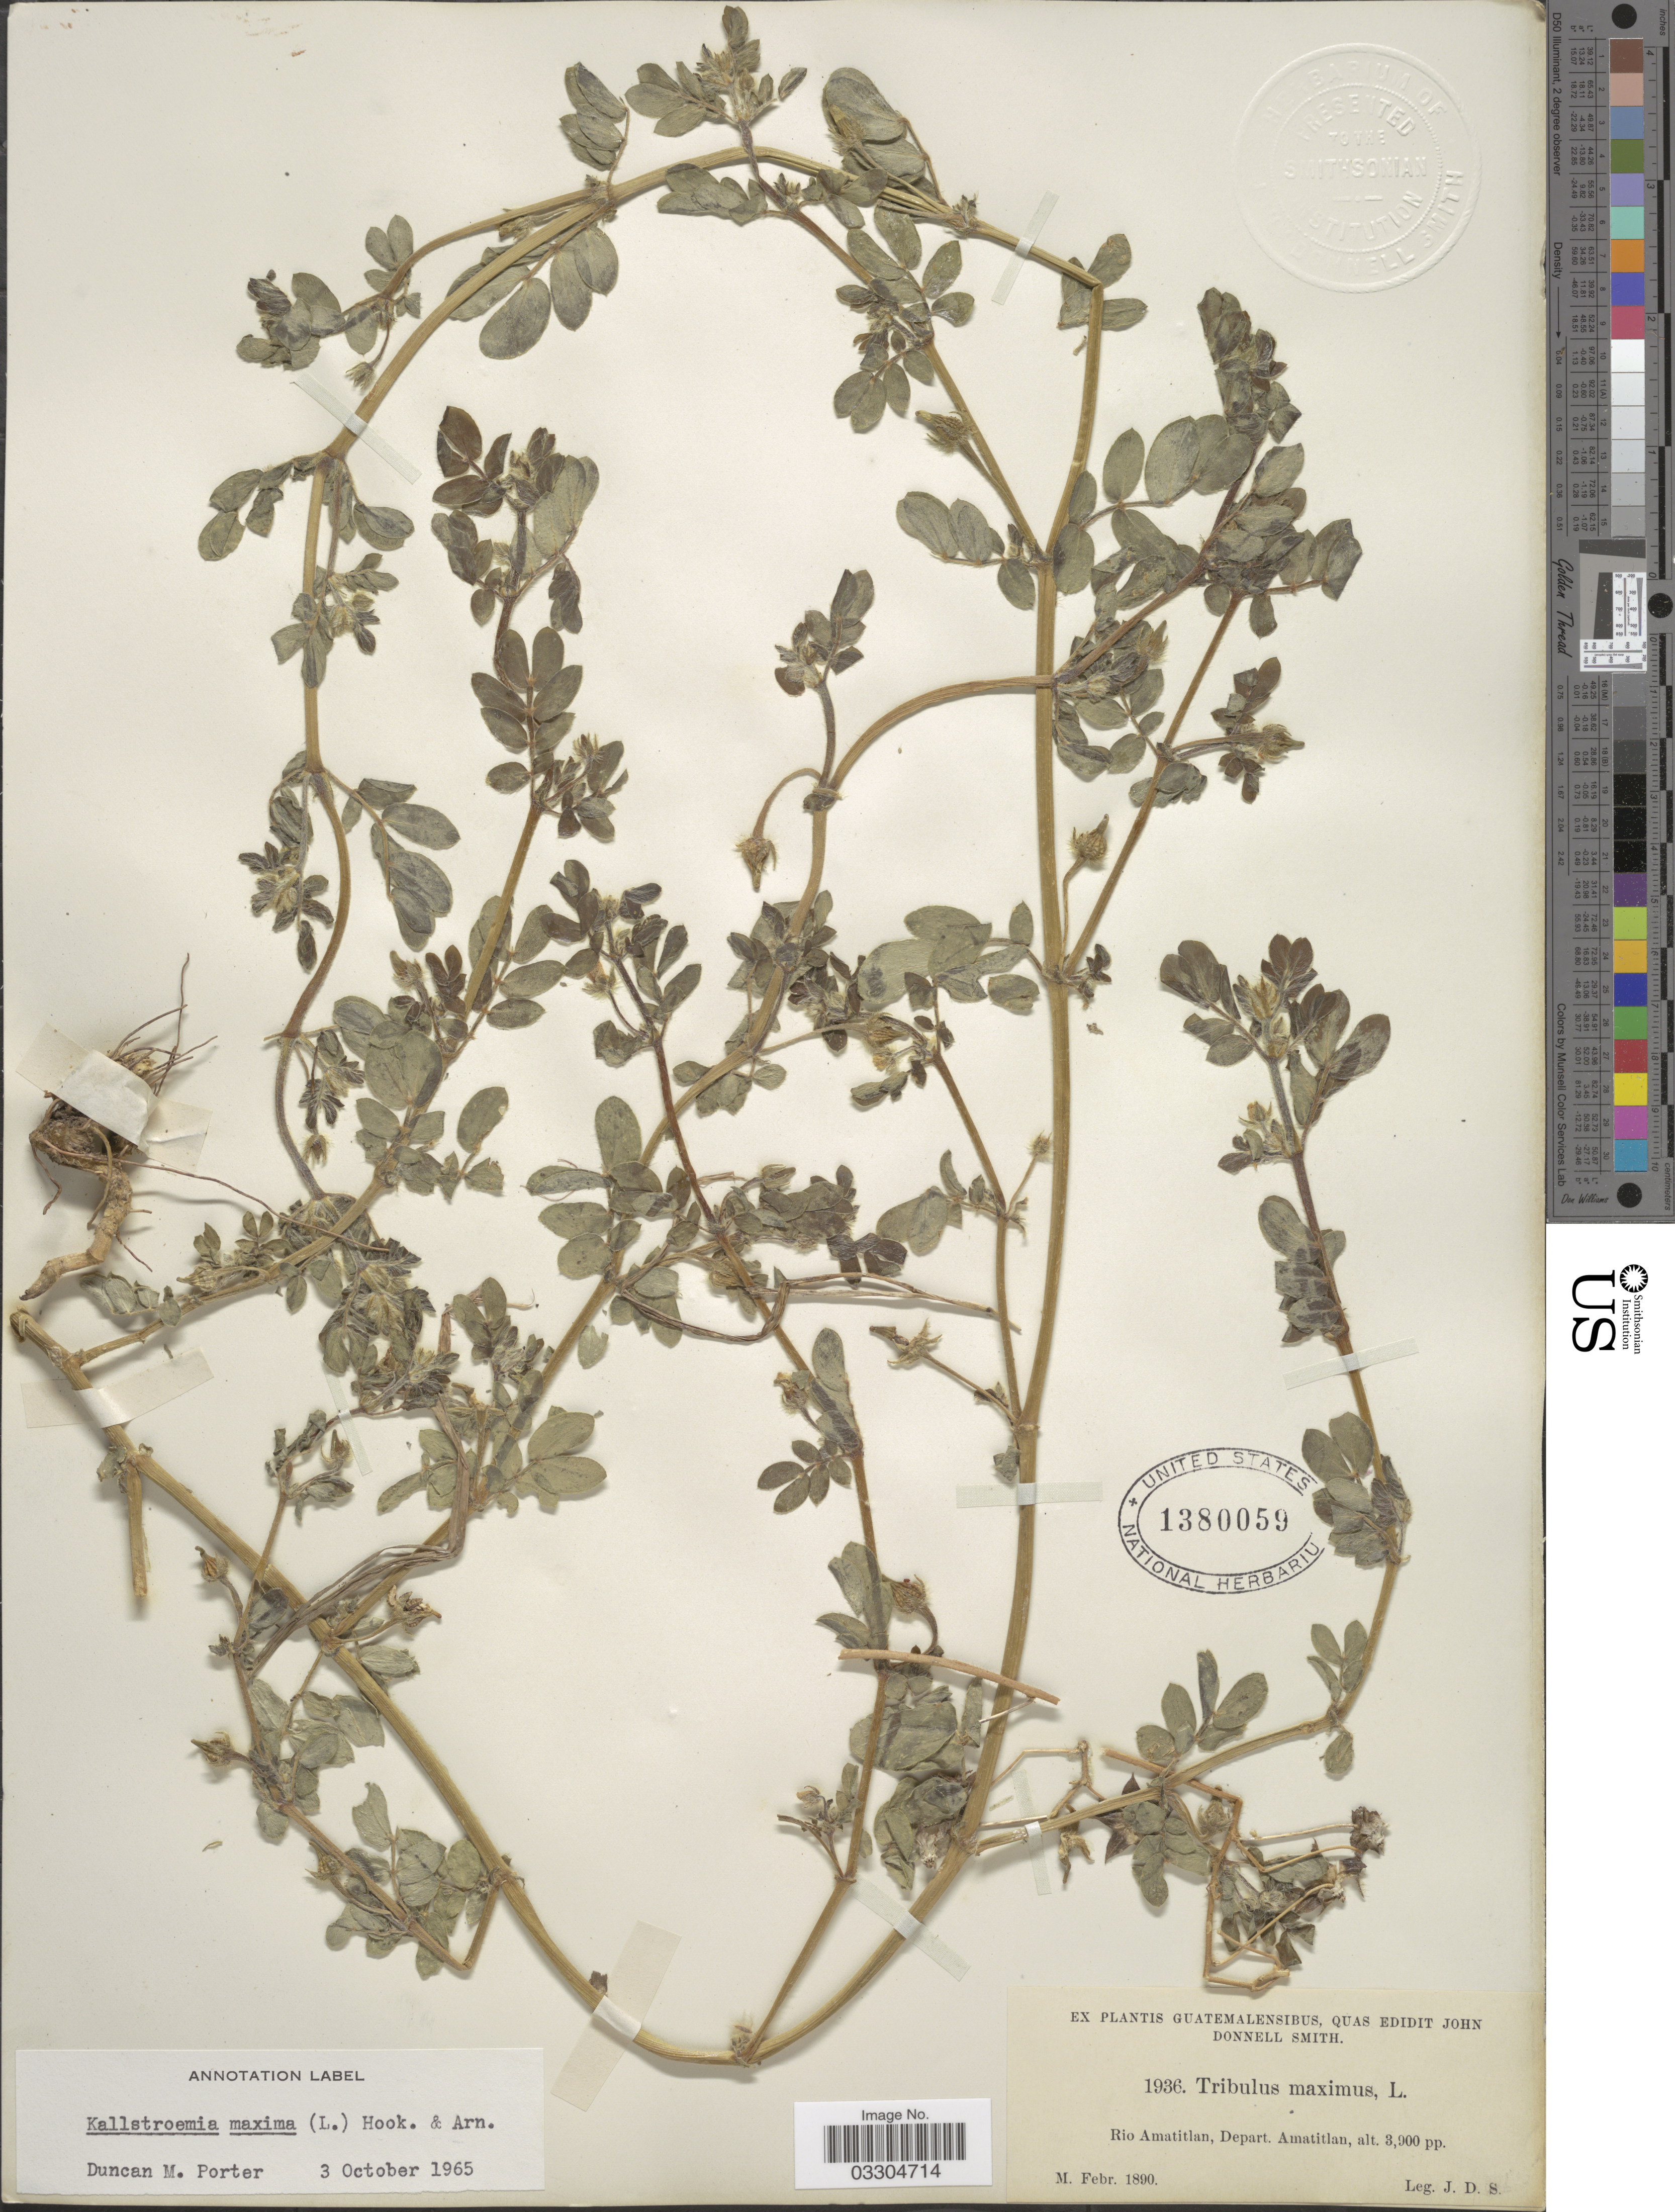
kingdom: Plantae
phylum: Tracheophyta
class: Magnoliopsida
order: Zygophyllales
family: Zygophyllaceae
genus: Kallstroemia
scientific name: Kallstroemia maxima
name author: (L.) Hook. & Arn.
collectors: J. Donnell Smith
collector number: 1936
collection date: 1890-02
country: Guatemala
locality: Rio Amatitlan, Depart. Amatitlan.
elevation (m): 1189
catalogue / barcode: US 1380059